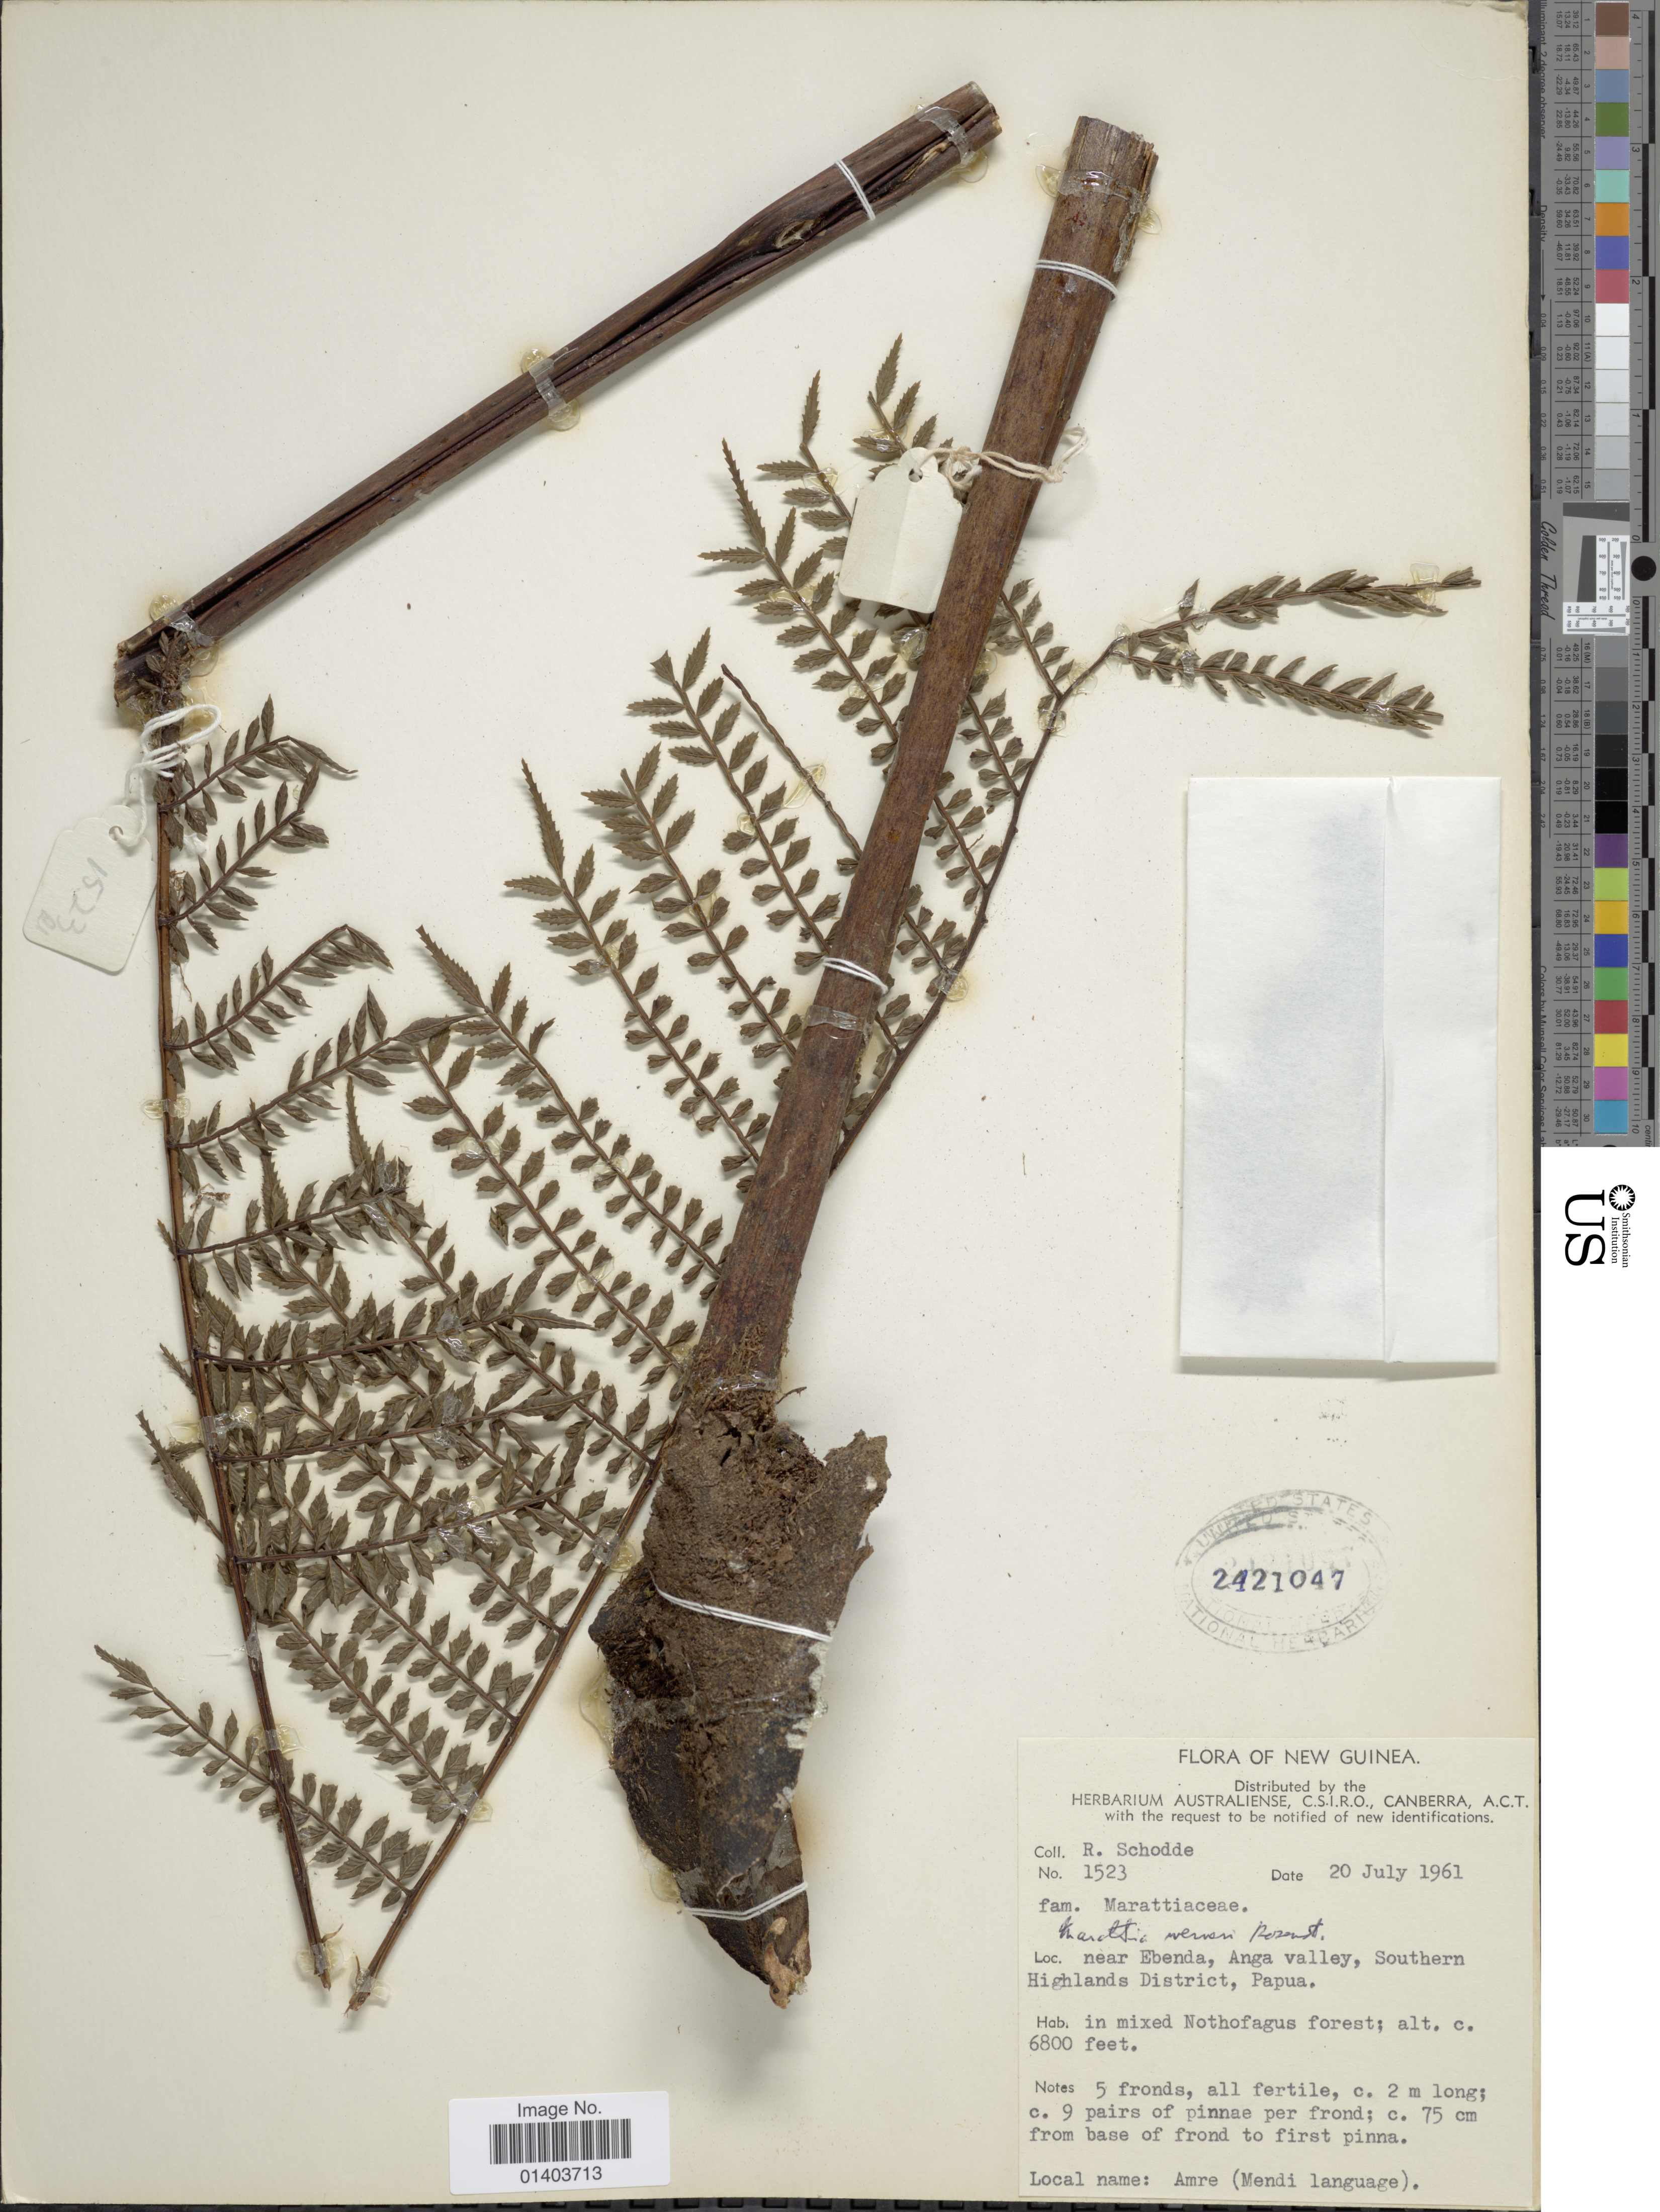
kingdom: Plantae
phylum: Tracheophyta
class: Polypodiopsida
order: Marattiales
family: Marattiaceae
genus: Ptisana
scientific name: Ptisana melanesica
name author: (Kuhn) Murdock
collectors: R. Schodde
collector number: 1523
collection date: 1961-07-20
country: Papua New Guinea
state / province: Southern Highlands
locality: New Guinea, near Ebenda, Anga valley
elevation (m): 2073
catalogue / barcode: US 2421047